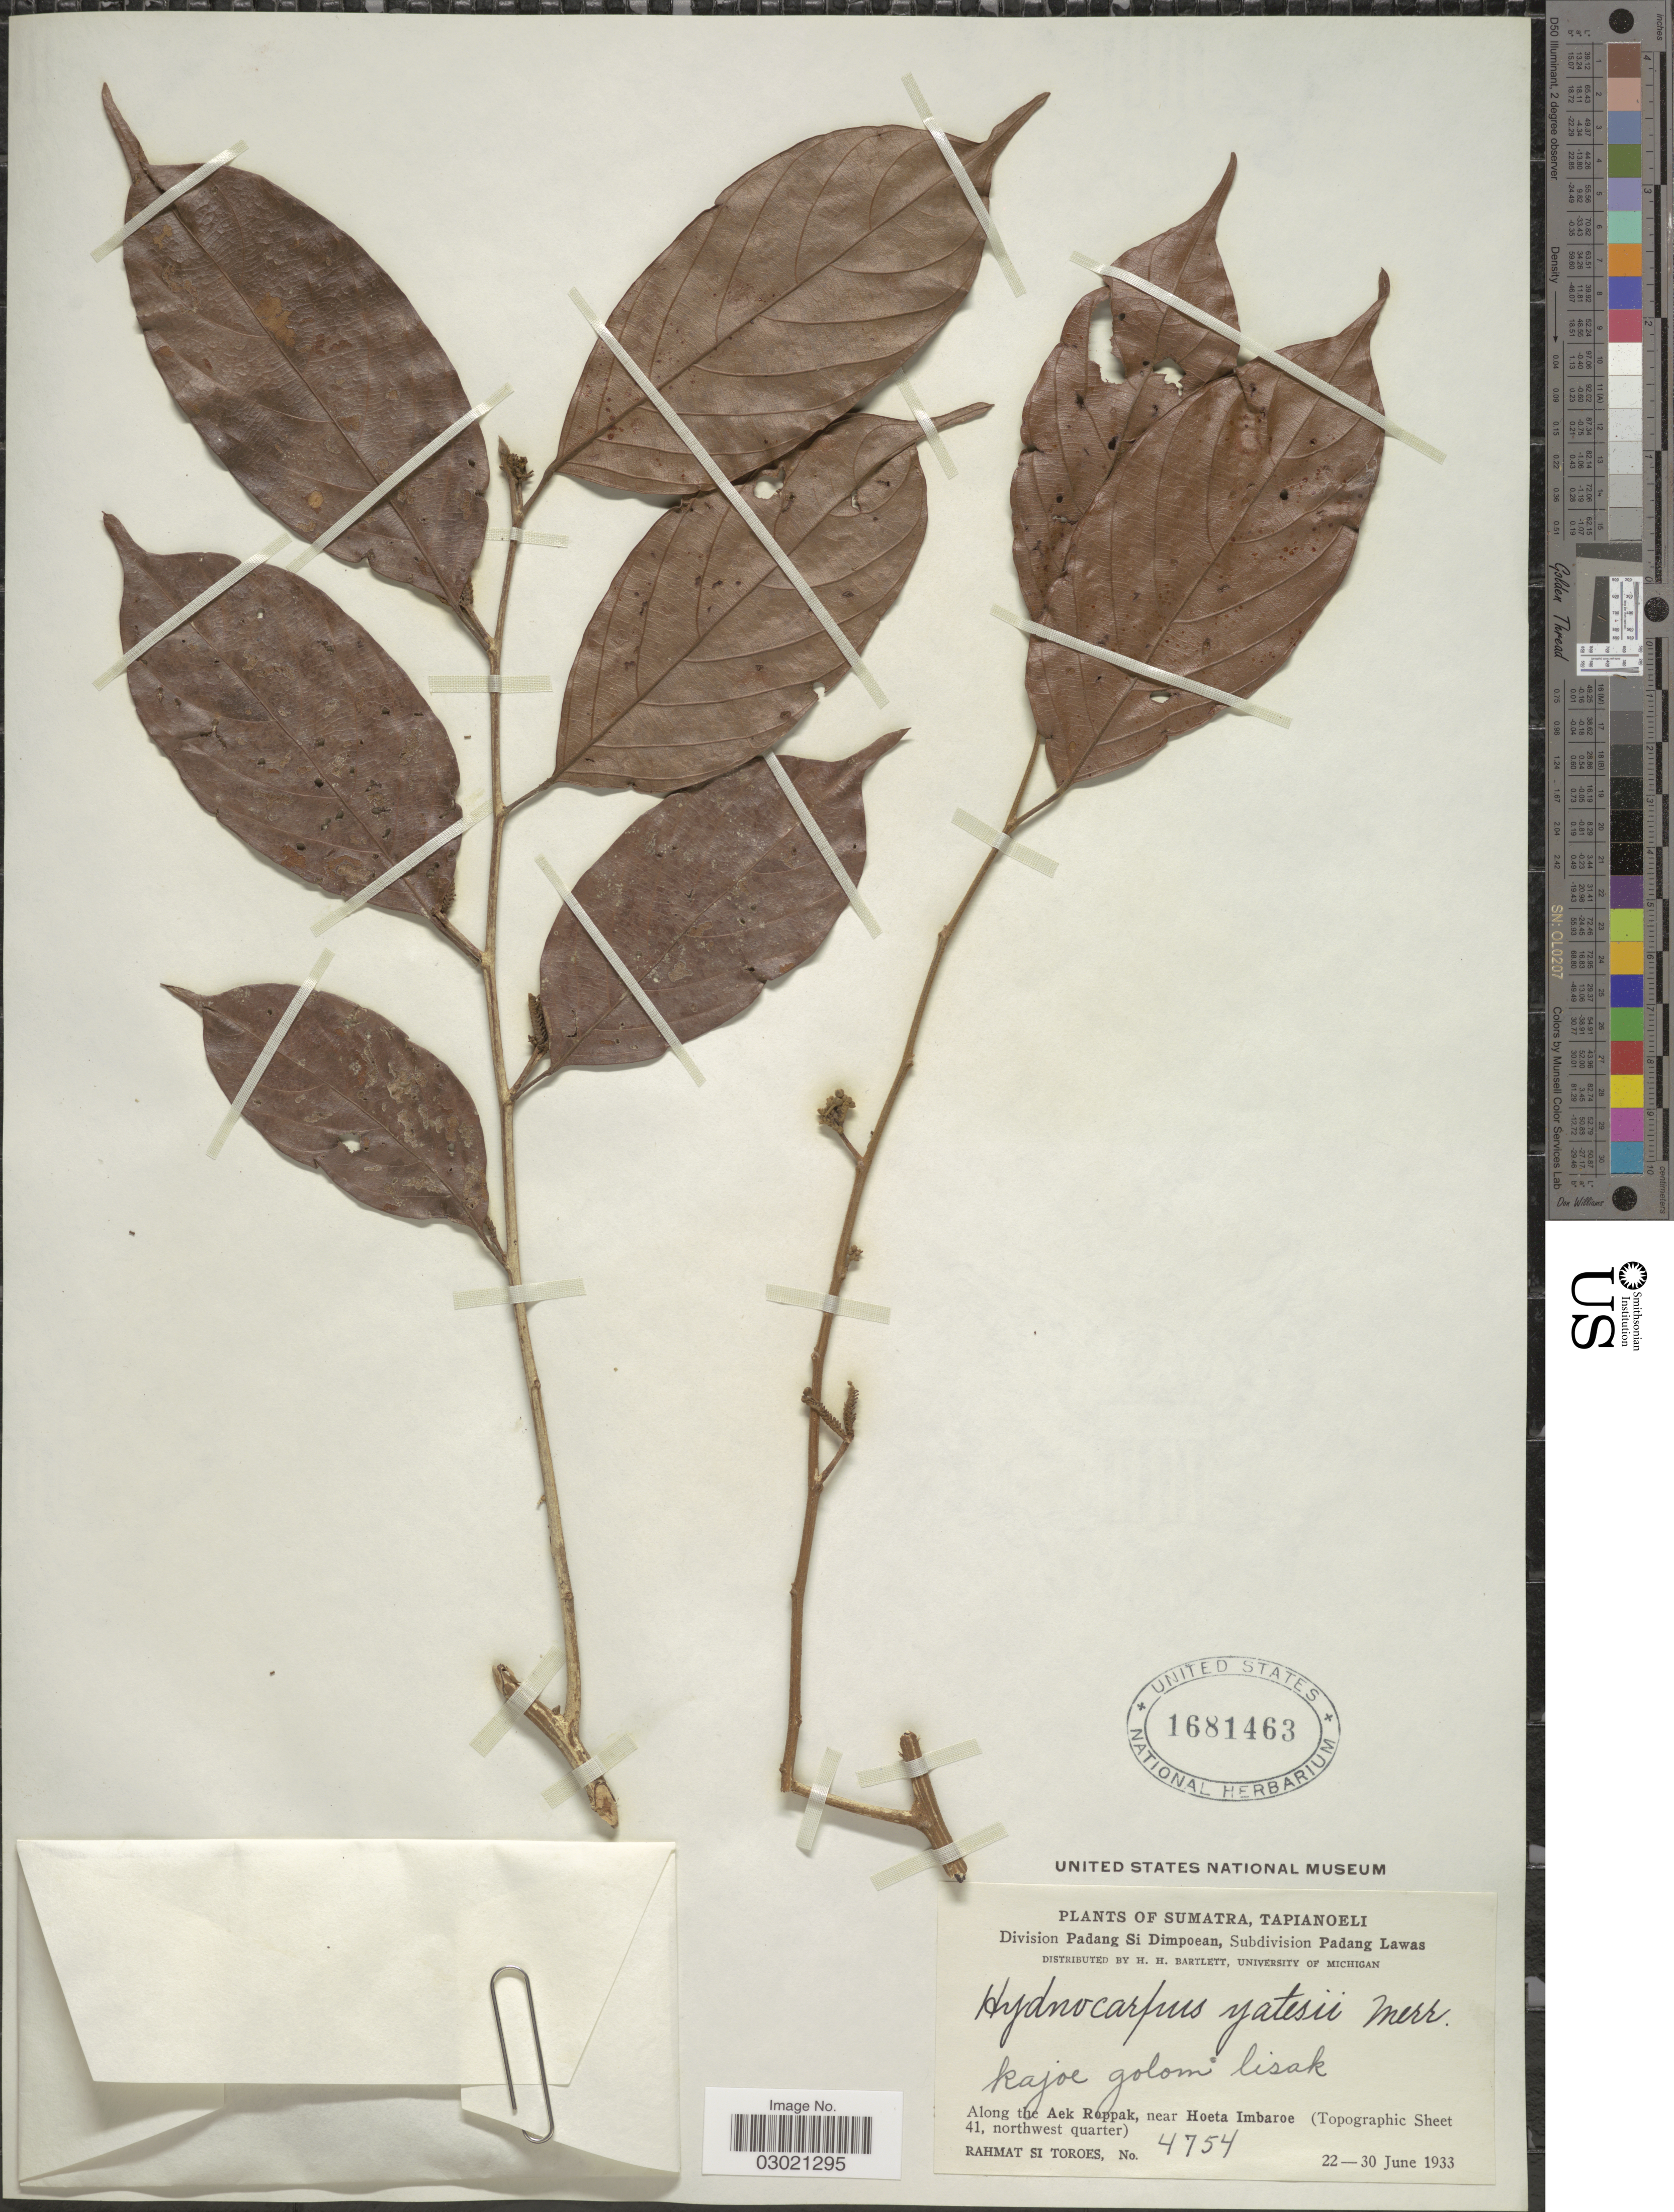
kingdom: Plantae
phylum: Tracheophyta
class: Magnoliopsida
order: Malpighiales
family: Achariaceae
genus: Hydnocarpus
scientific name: Hydnocarpus yatesii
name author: Merr.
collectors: Rahmat Si Boeea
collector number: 4754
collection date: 1933-06-22/1933-06-30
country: Indonesia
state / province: Sumatra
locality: Tapianoeli. Division Padang Si Dimpoean, Subdivision Padang Lawas. Along the Aek Roppak, near Hoeta Imbaroe (Topographic Sheet 41, northwest quarter).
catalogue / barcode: US 1681463